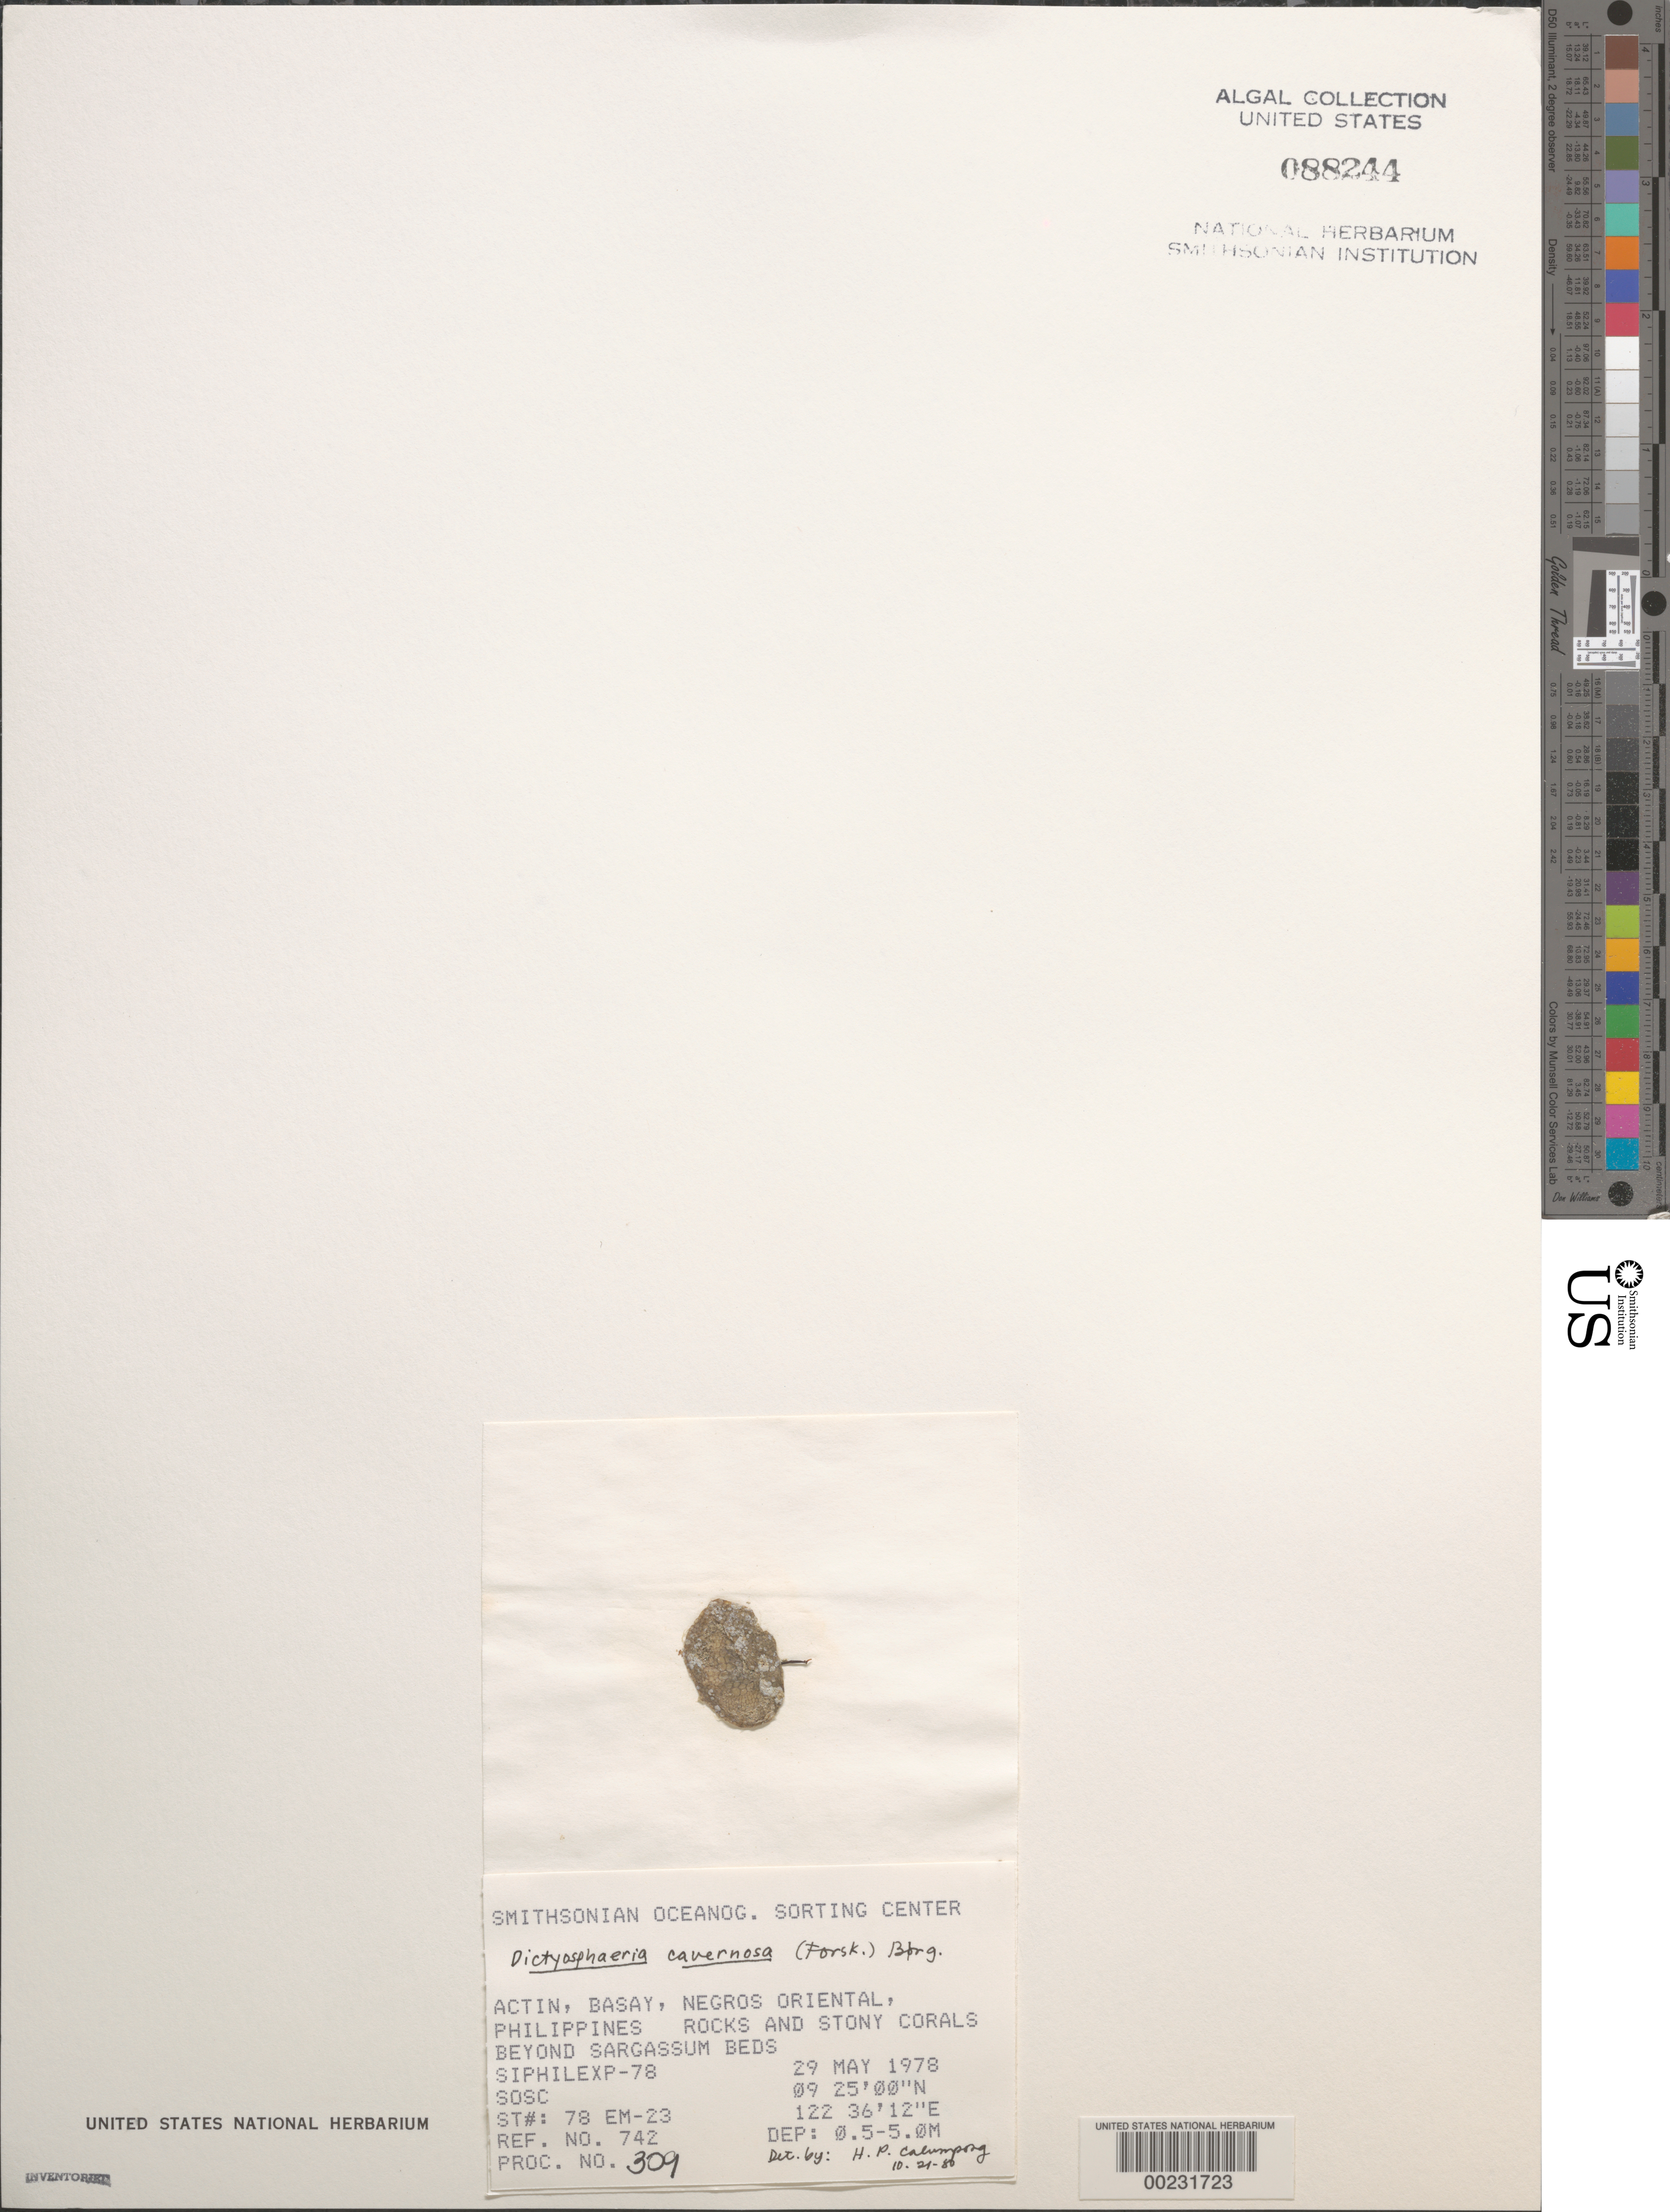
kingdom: Plantae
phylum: Chlorophyta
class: Ulvophyceae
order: Siphonocladales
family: Siphonocladaceae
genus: Dictyosphaeria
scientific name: Dictyosphaeria cavernosa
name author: (Forssk.) Børgesen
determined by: Calumpong, H. P.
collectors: SOSC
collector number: Station 78 Em-23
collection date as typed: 29 May 1978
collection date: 1978-05-29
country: Philippines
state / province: Central Visayas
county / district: Negros Oriental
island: Negros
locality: Actin, Basay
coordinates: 09 25'00"N, 122 36'12"E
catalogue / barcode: US 88244